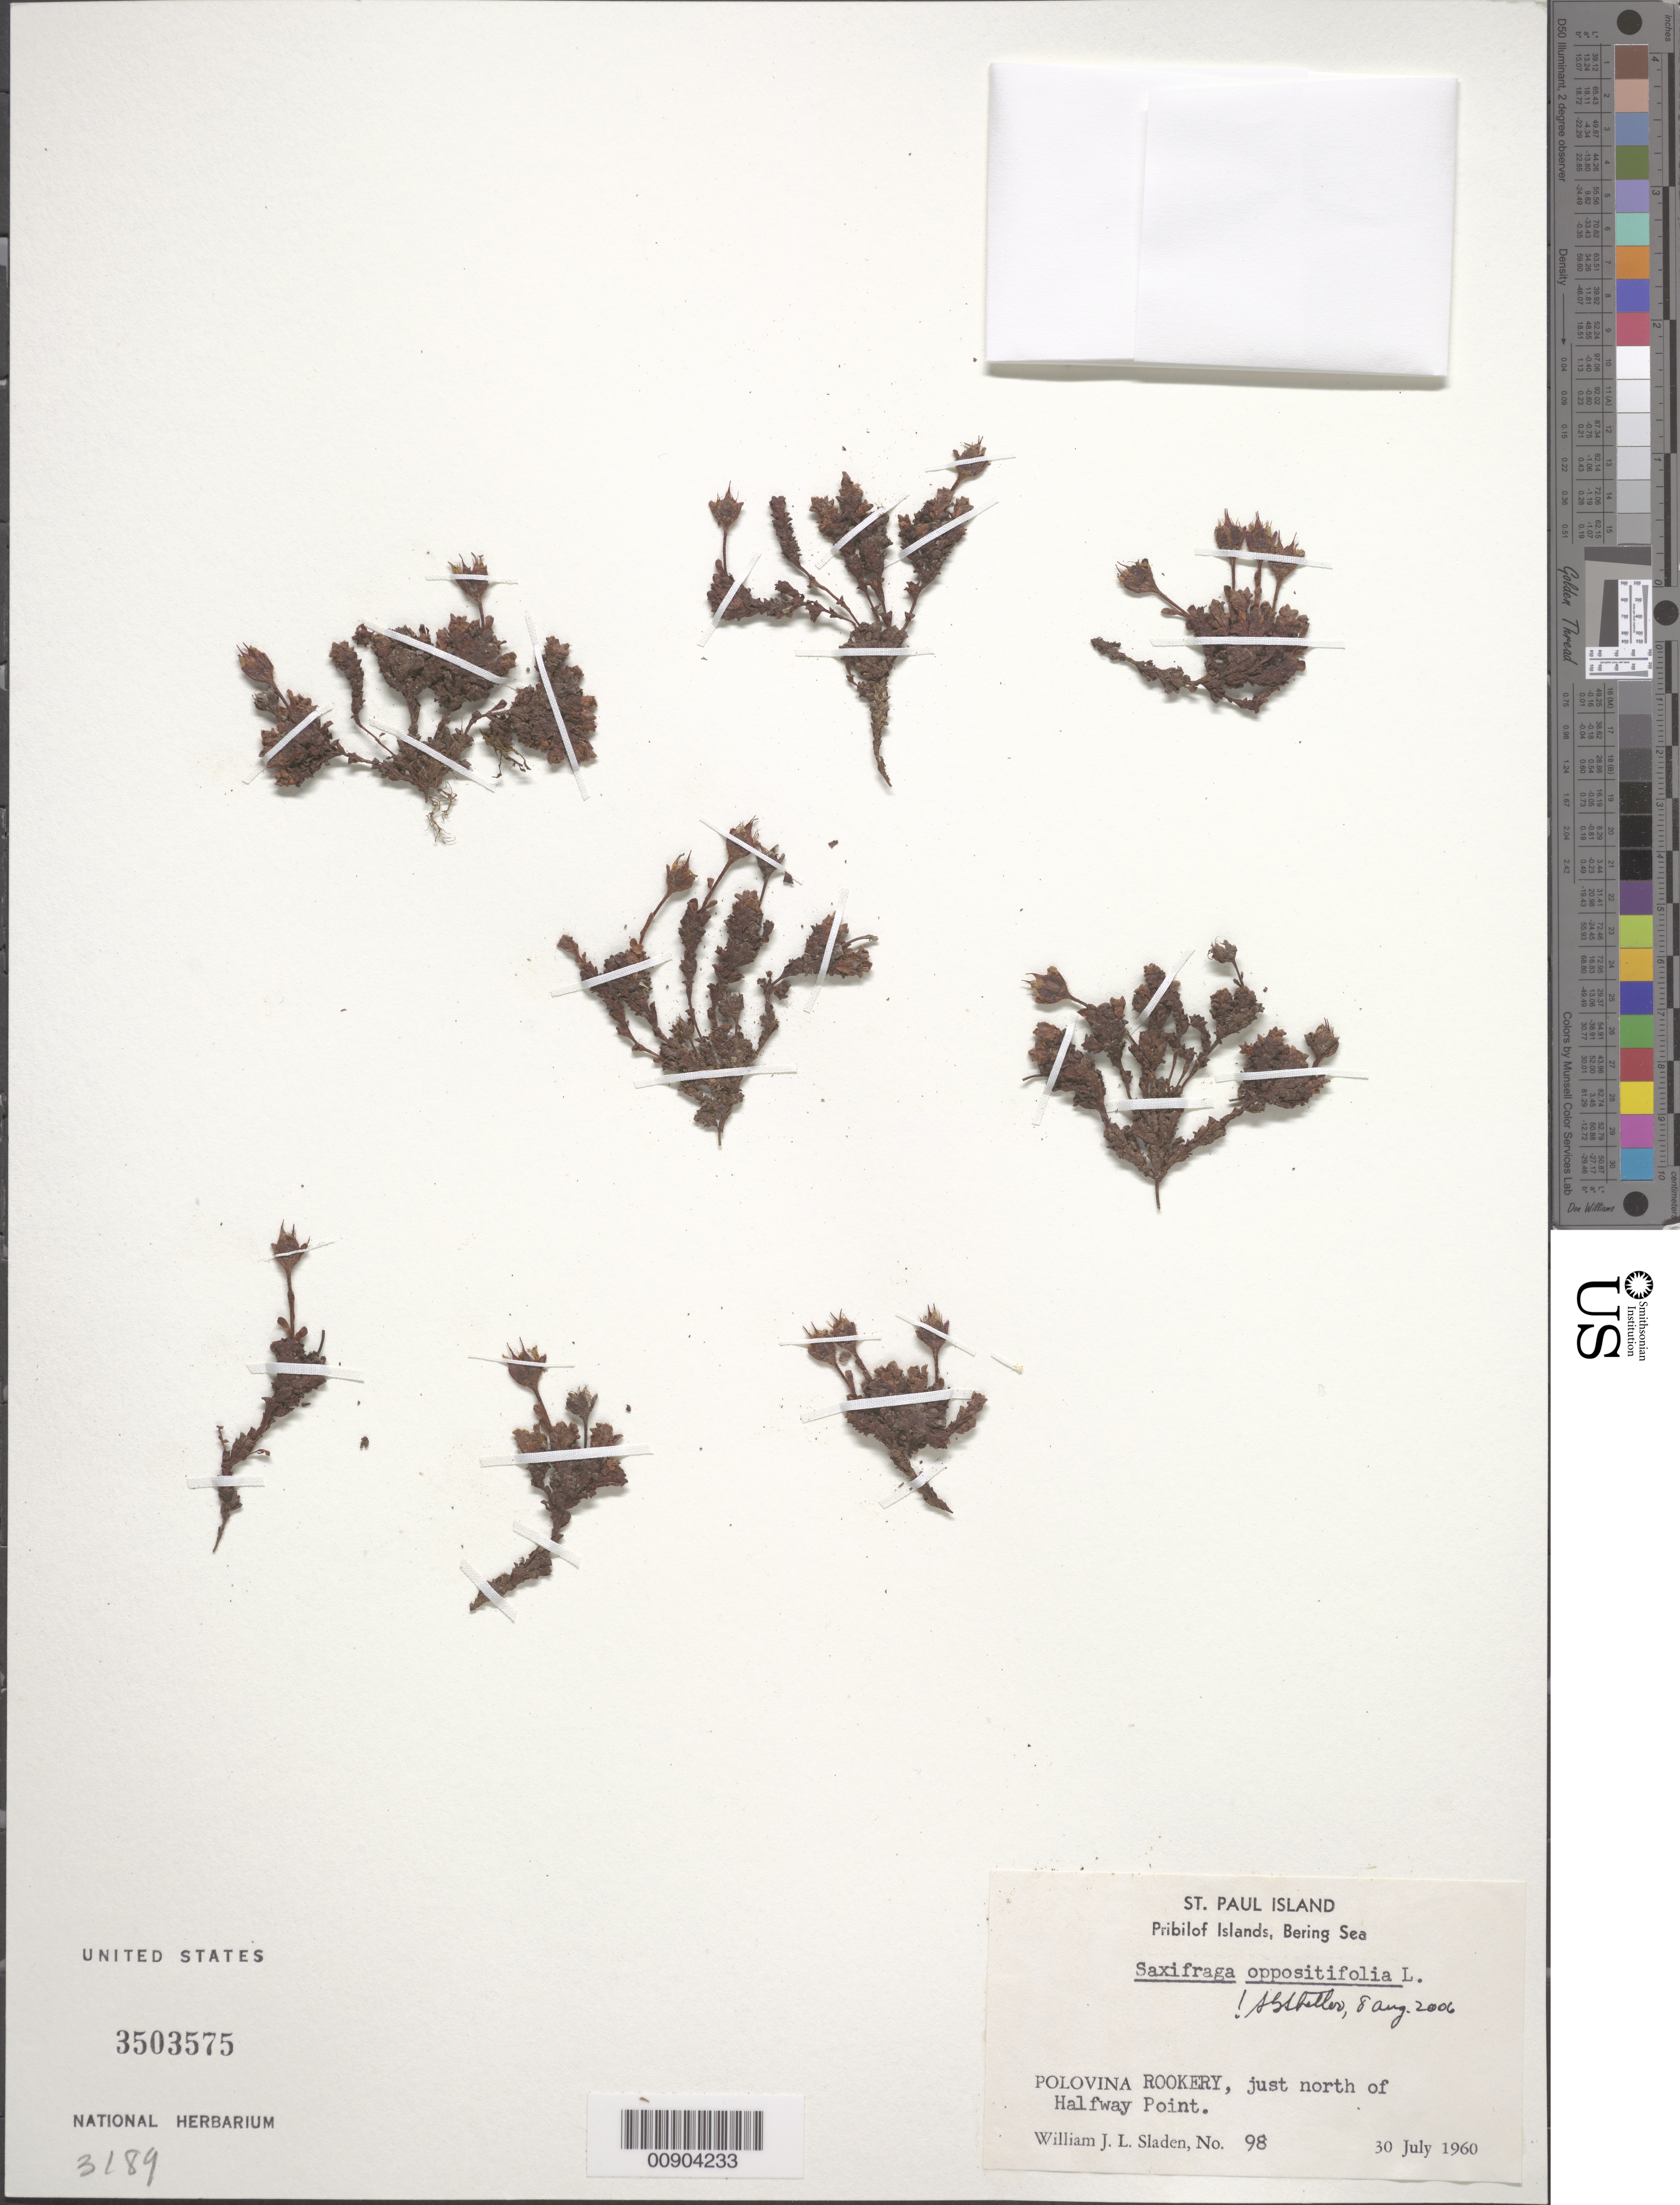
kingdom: Plantae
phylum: Tracheophyta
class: Magnoliopsida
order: Saxifragales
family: Saxifragaceae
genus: Saxifraga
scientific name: Saxifraga oppositifolia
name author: L.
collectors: W. Sladen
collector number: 98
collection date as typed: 30 Jul 1960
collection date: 1960-07-30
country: United States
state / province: Alaska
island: St. Paul Island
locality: St. Paul Island. Polovina Rookery, just north of Halfway Point., Bering Sea, Pribilof Islands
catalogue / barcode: US 3503575